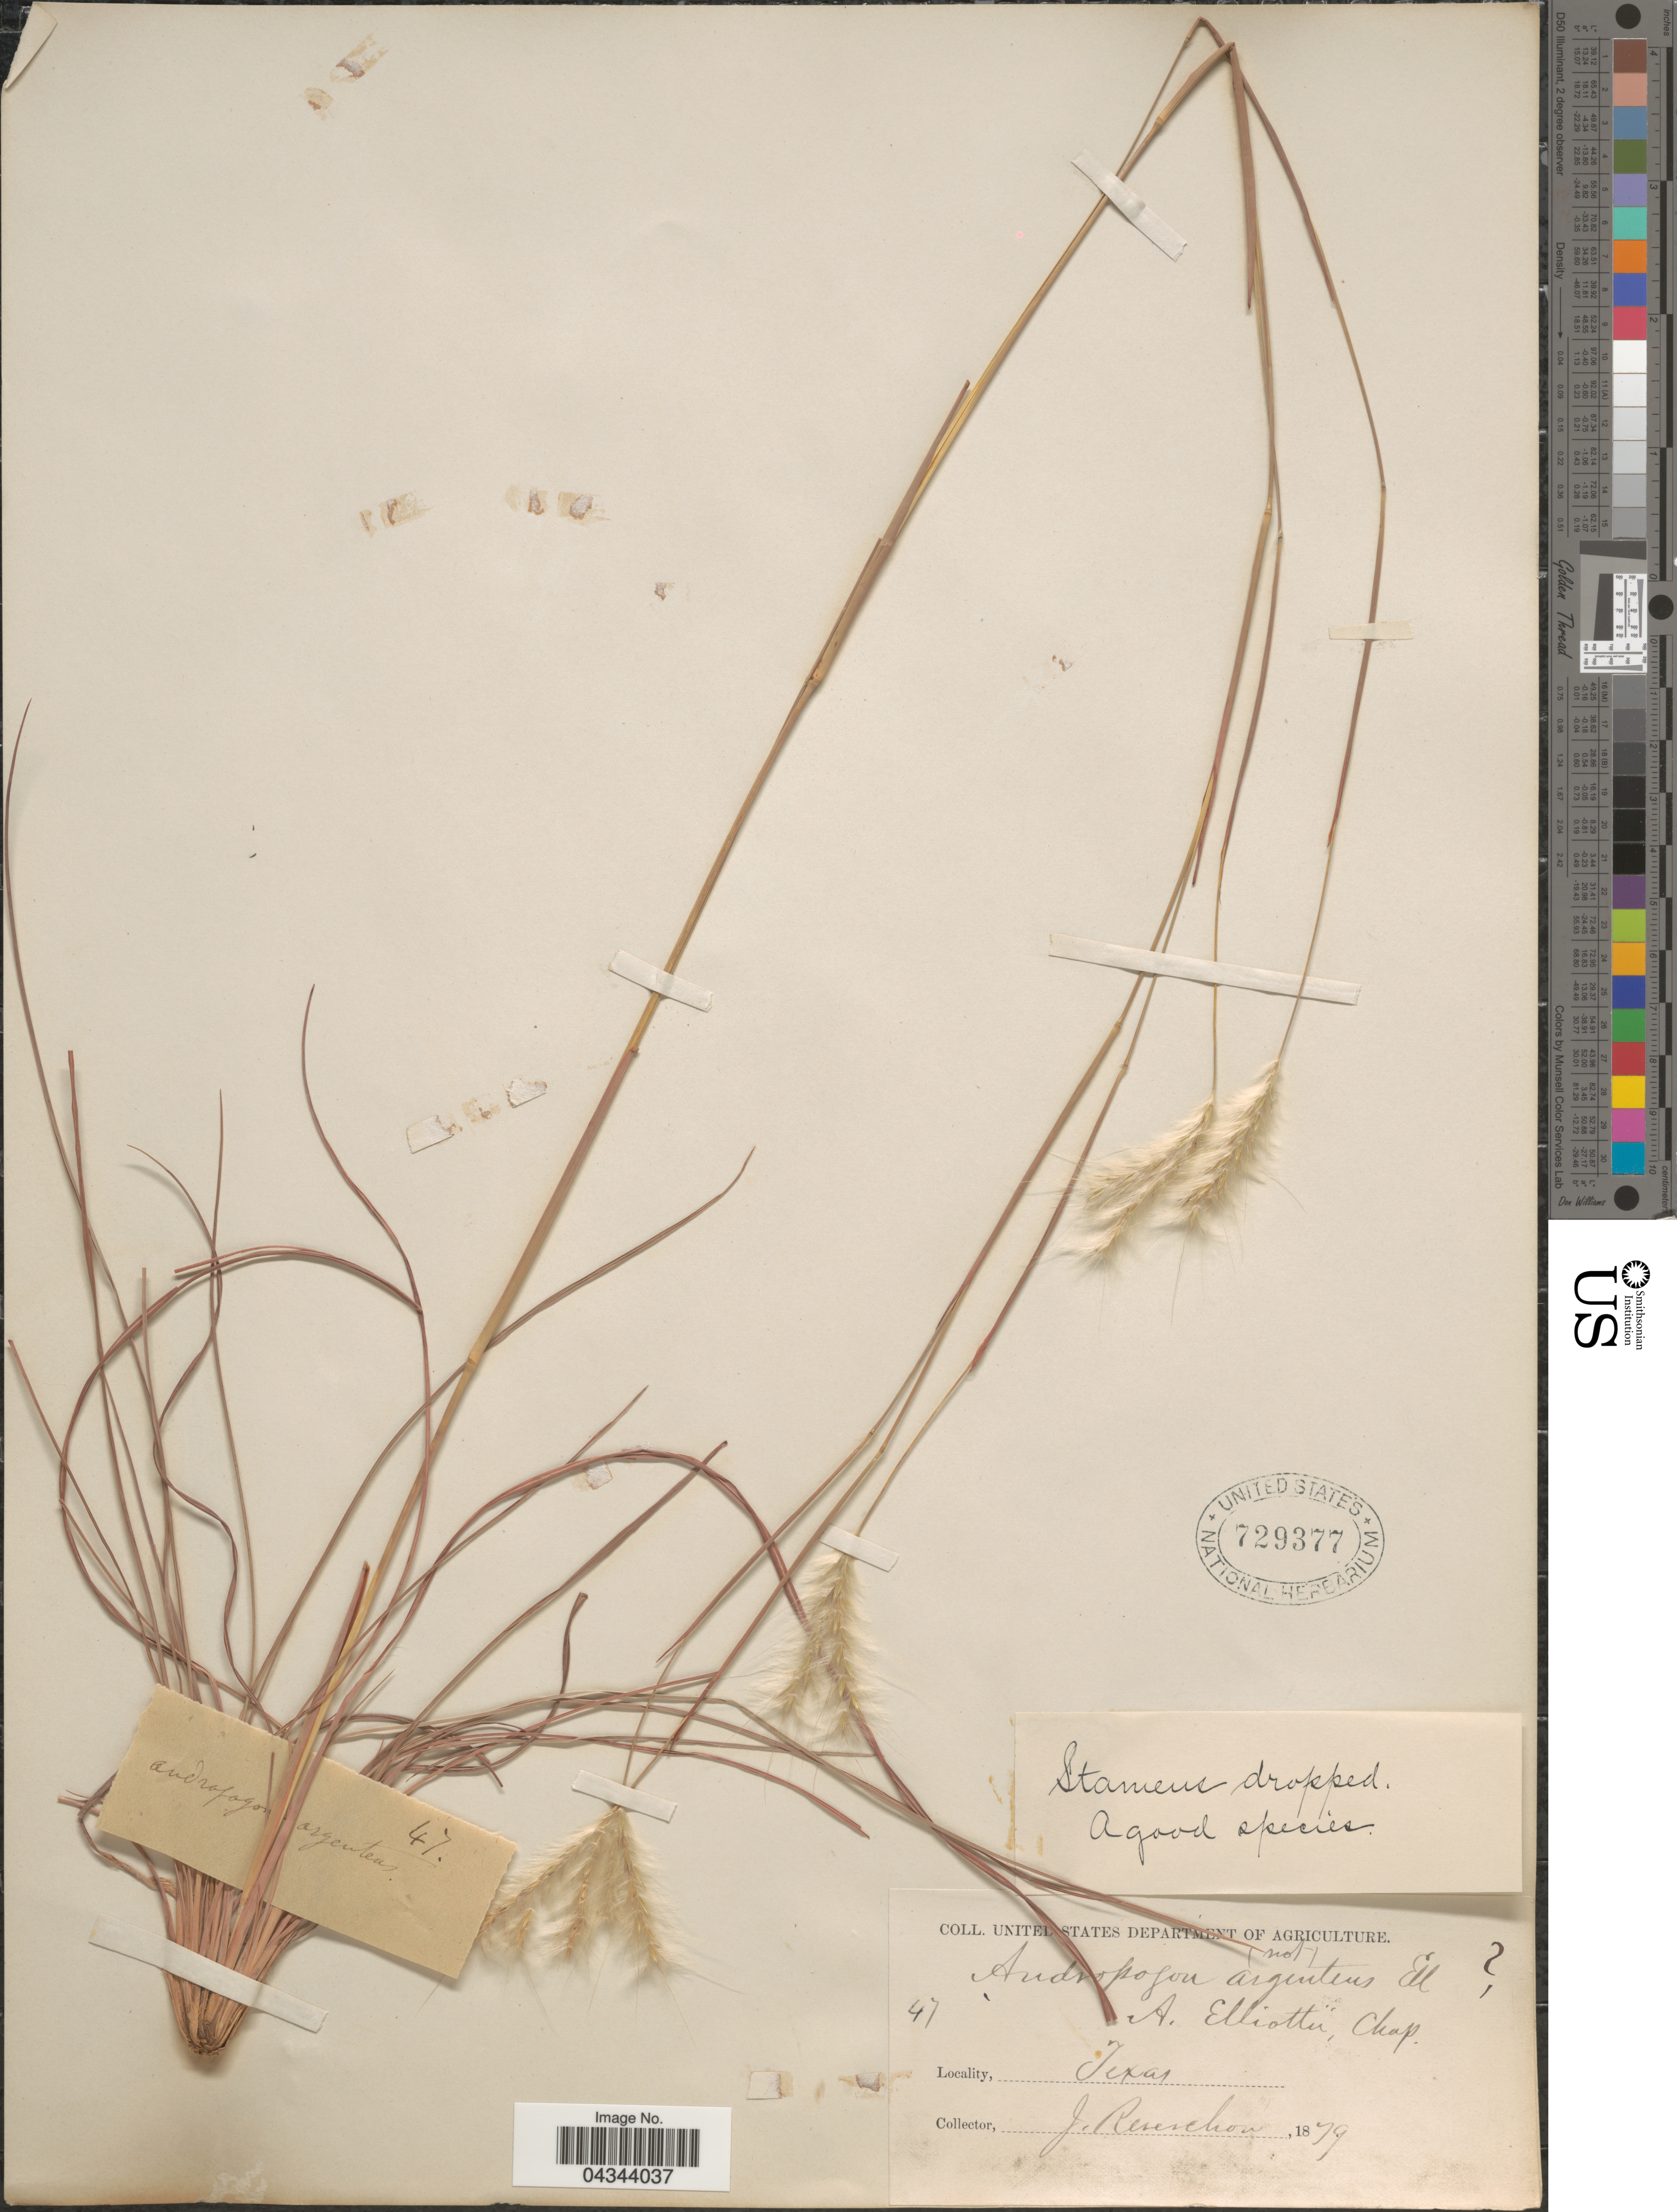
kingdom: Plantae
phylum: Tracheophyta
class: Liliopsida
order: Poales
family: Poaceae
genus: Andropogon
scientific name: Andropogon ternarius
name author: Michx.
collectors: J. Reverchon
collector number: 47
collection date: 1879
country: United States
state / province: Texas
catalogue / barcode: US 729377